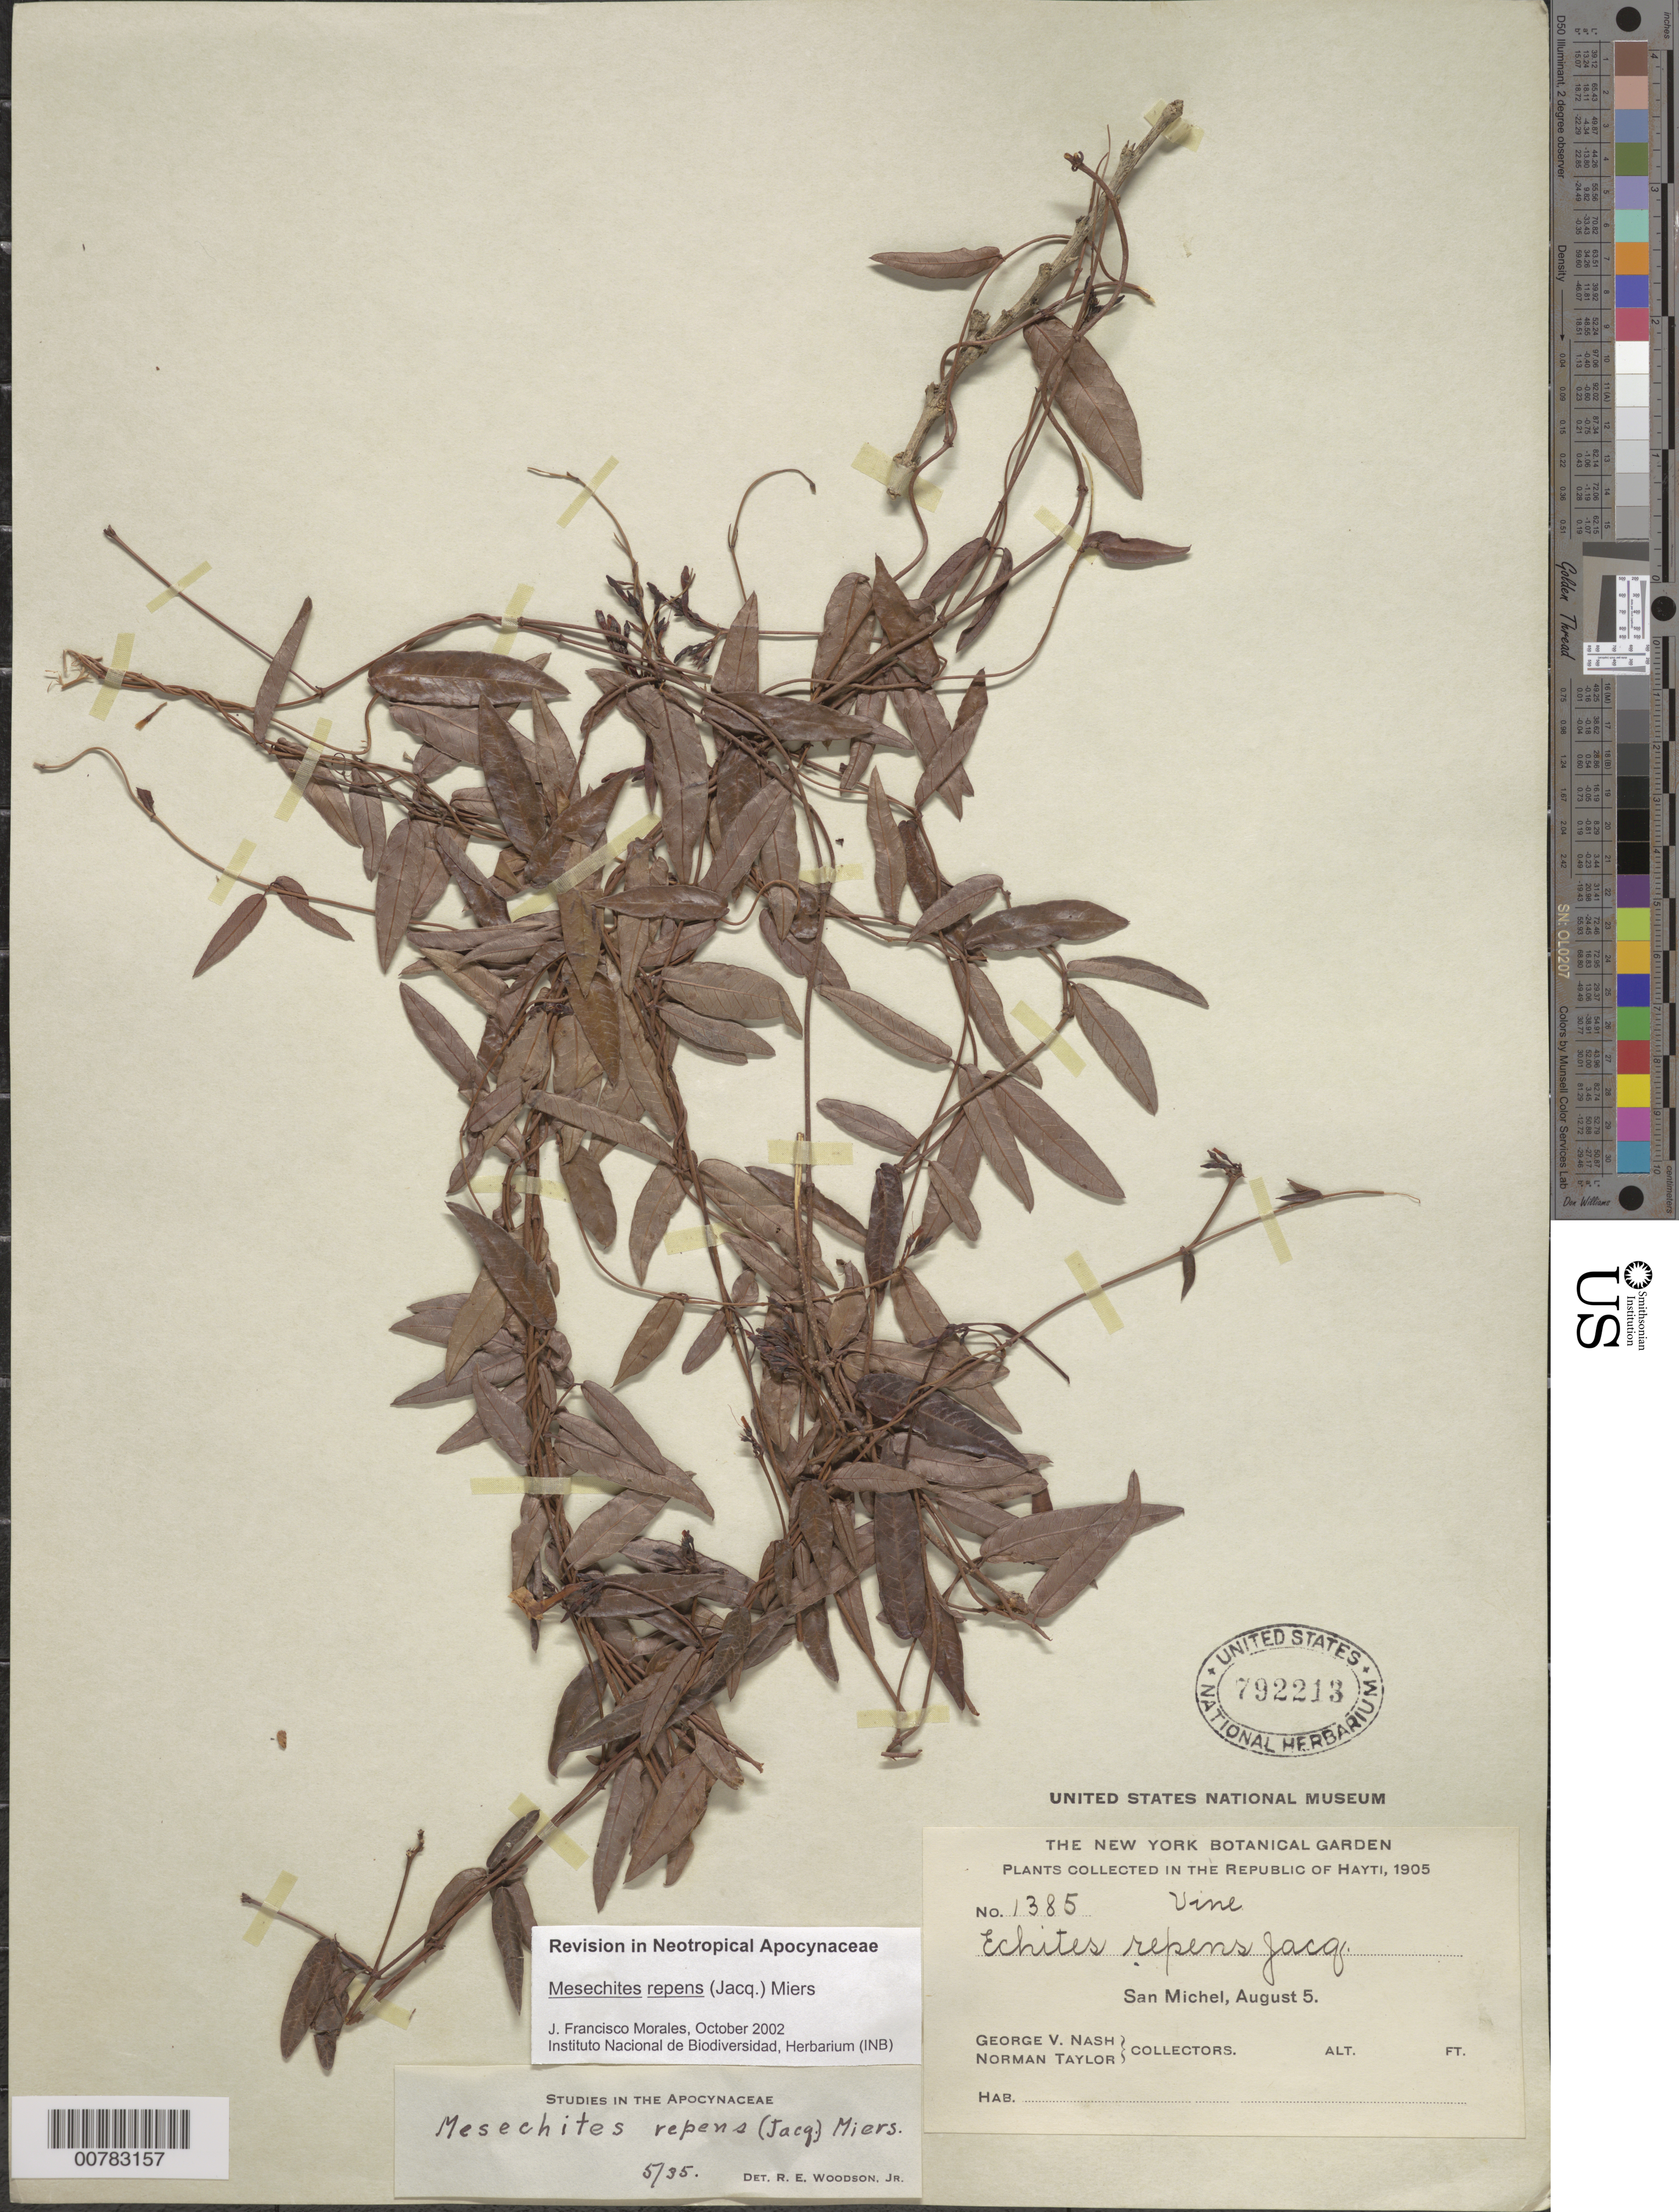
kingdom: Plantae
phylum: Tracheophyta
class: Magnoliopsida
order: Gentianales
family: Apocynaceae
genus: Mesechites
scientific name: Mesechites repens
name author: (Jacq.) Miers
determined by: Morales, J. F.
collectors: G. V. Nash & N. Taylor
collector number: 1385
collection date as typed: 05 Aug 1905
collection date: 1905-08-05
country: Haiti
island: Hispaniola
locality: San Michel.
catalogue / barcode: US 792213